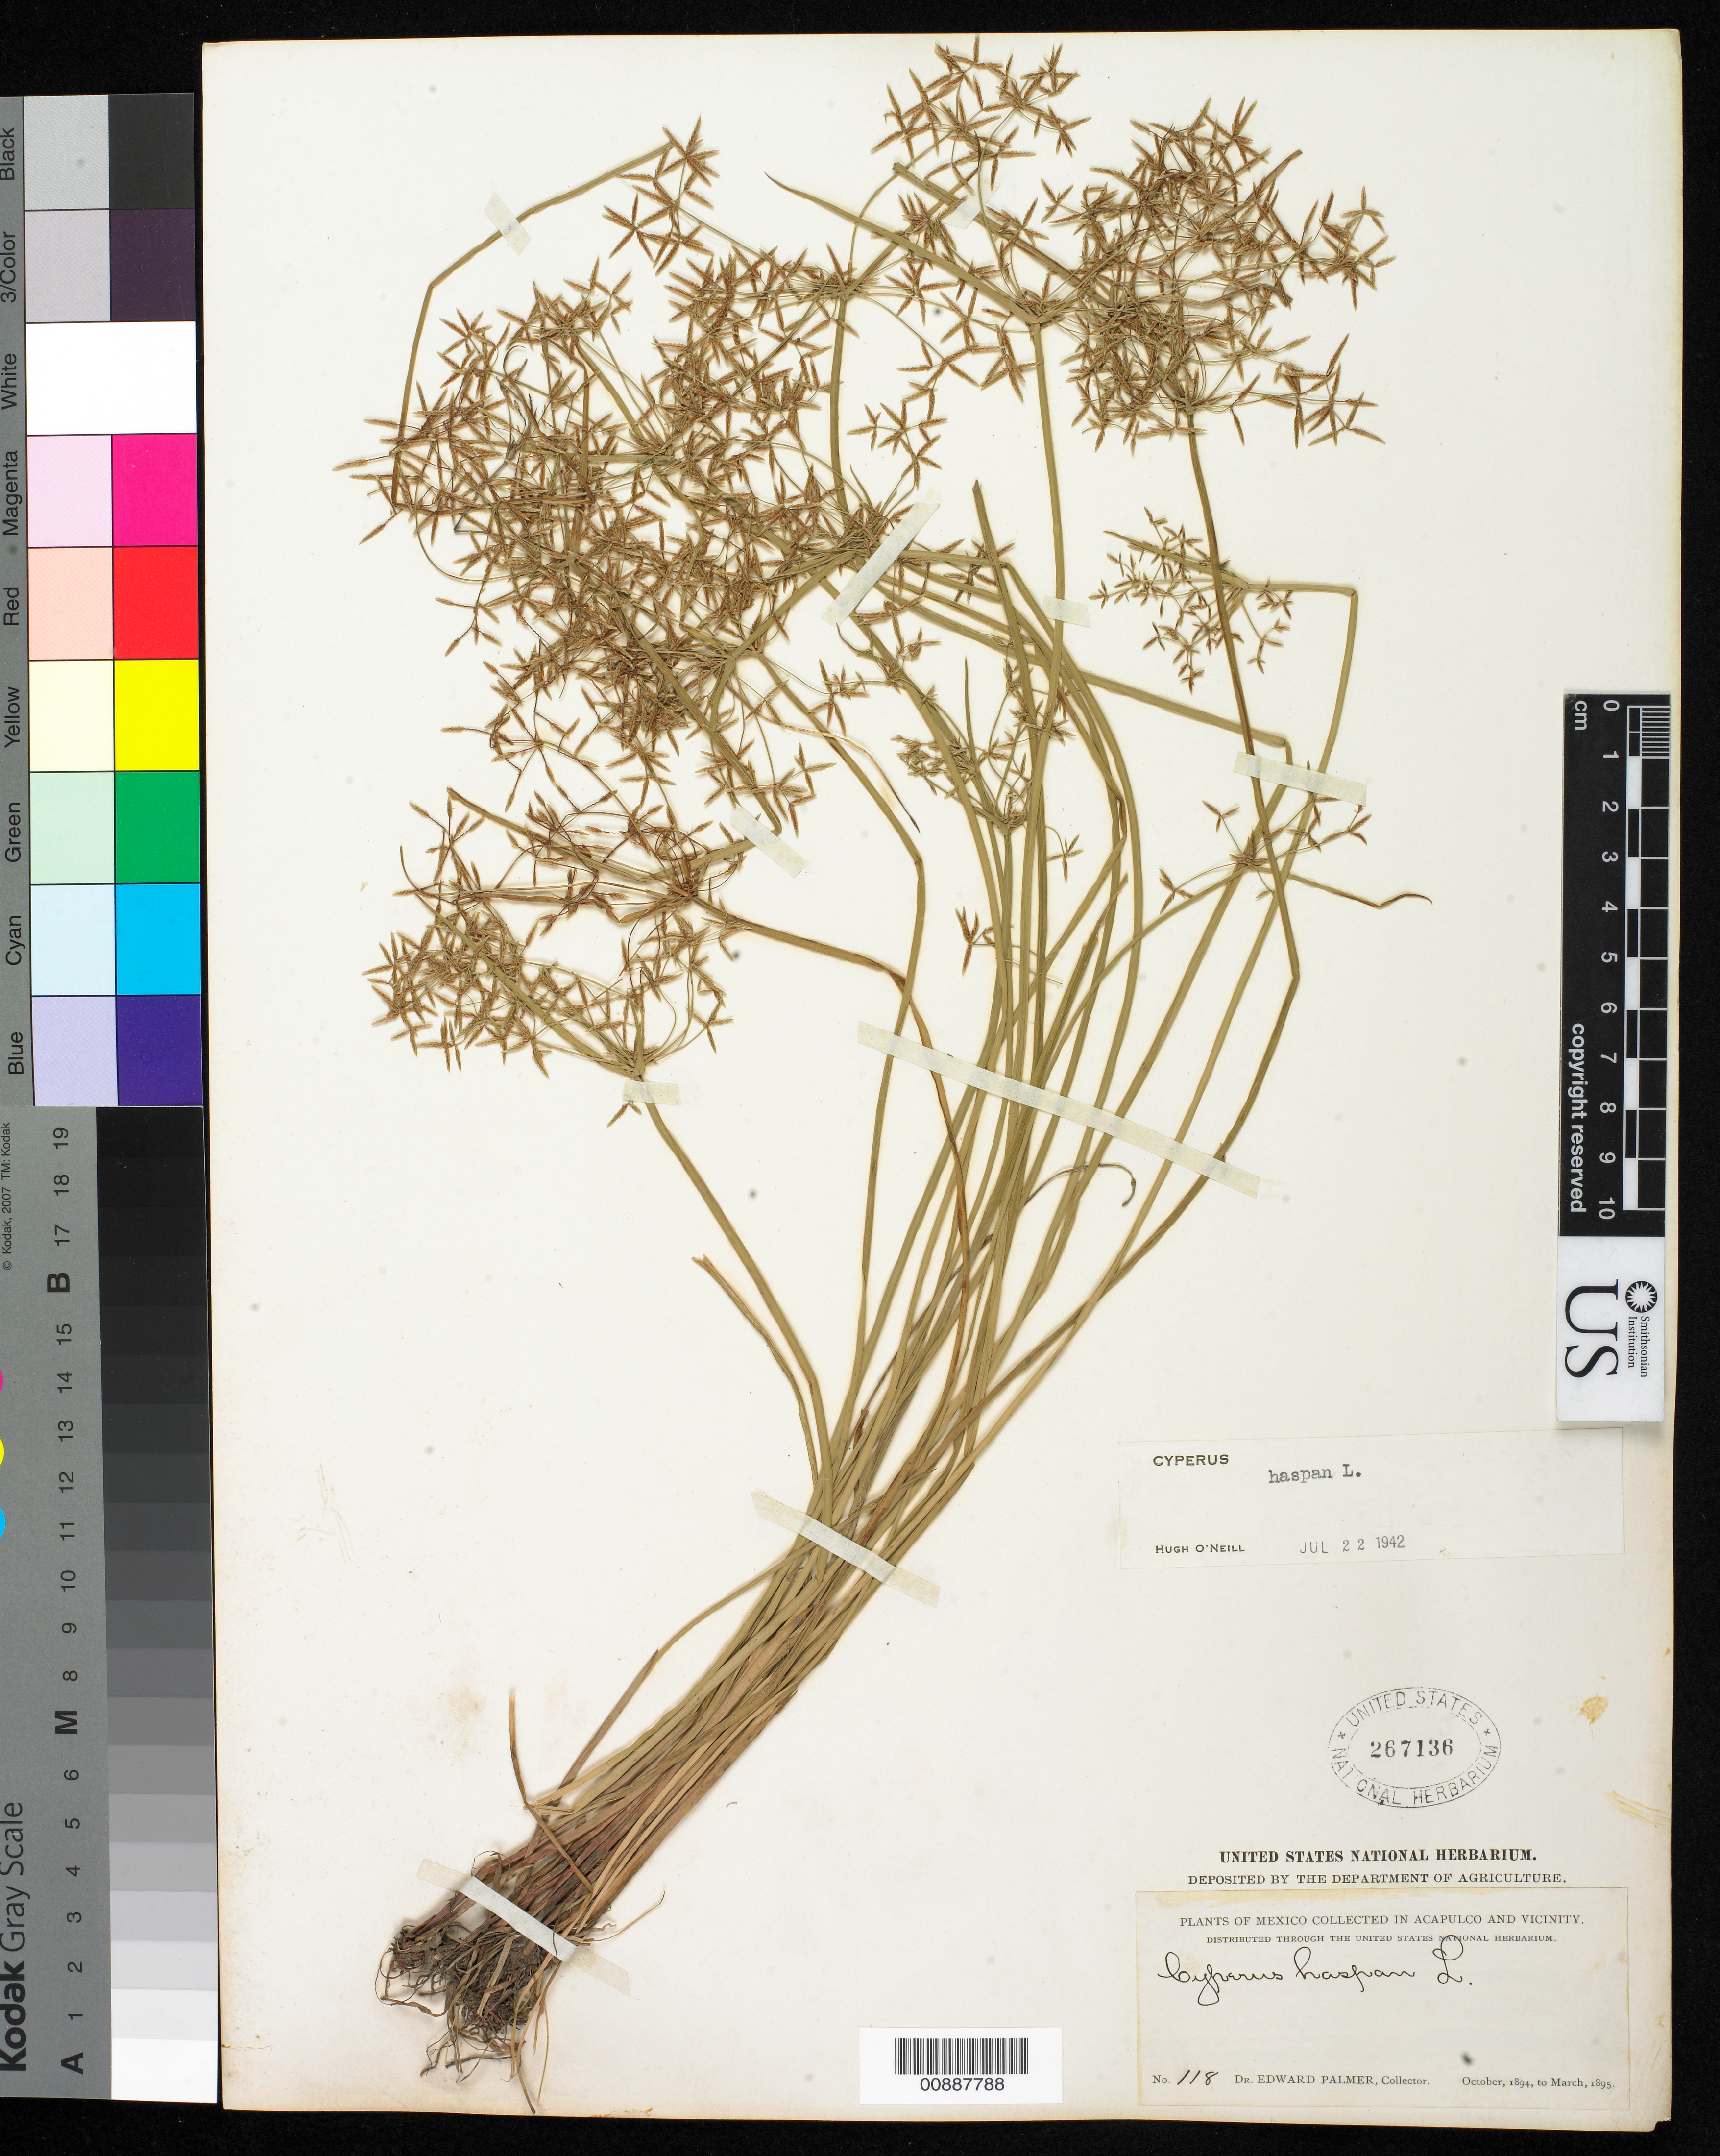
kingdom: Plantae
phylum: Tracheophyta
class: Liliopsida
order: Poales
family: Cyperaceae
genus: Cyperus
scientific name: Cyperus haspan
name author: L.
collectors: E. Palmer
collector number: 118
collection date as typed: Oct 1894 to -- Mar 1895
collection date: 1894-10/1895-03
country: Mexico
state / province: Guerrero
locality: Acapulco, Guerrero and vicinity.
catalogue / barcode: US 267136